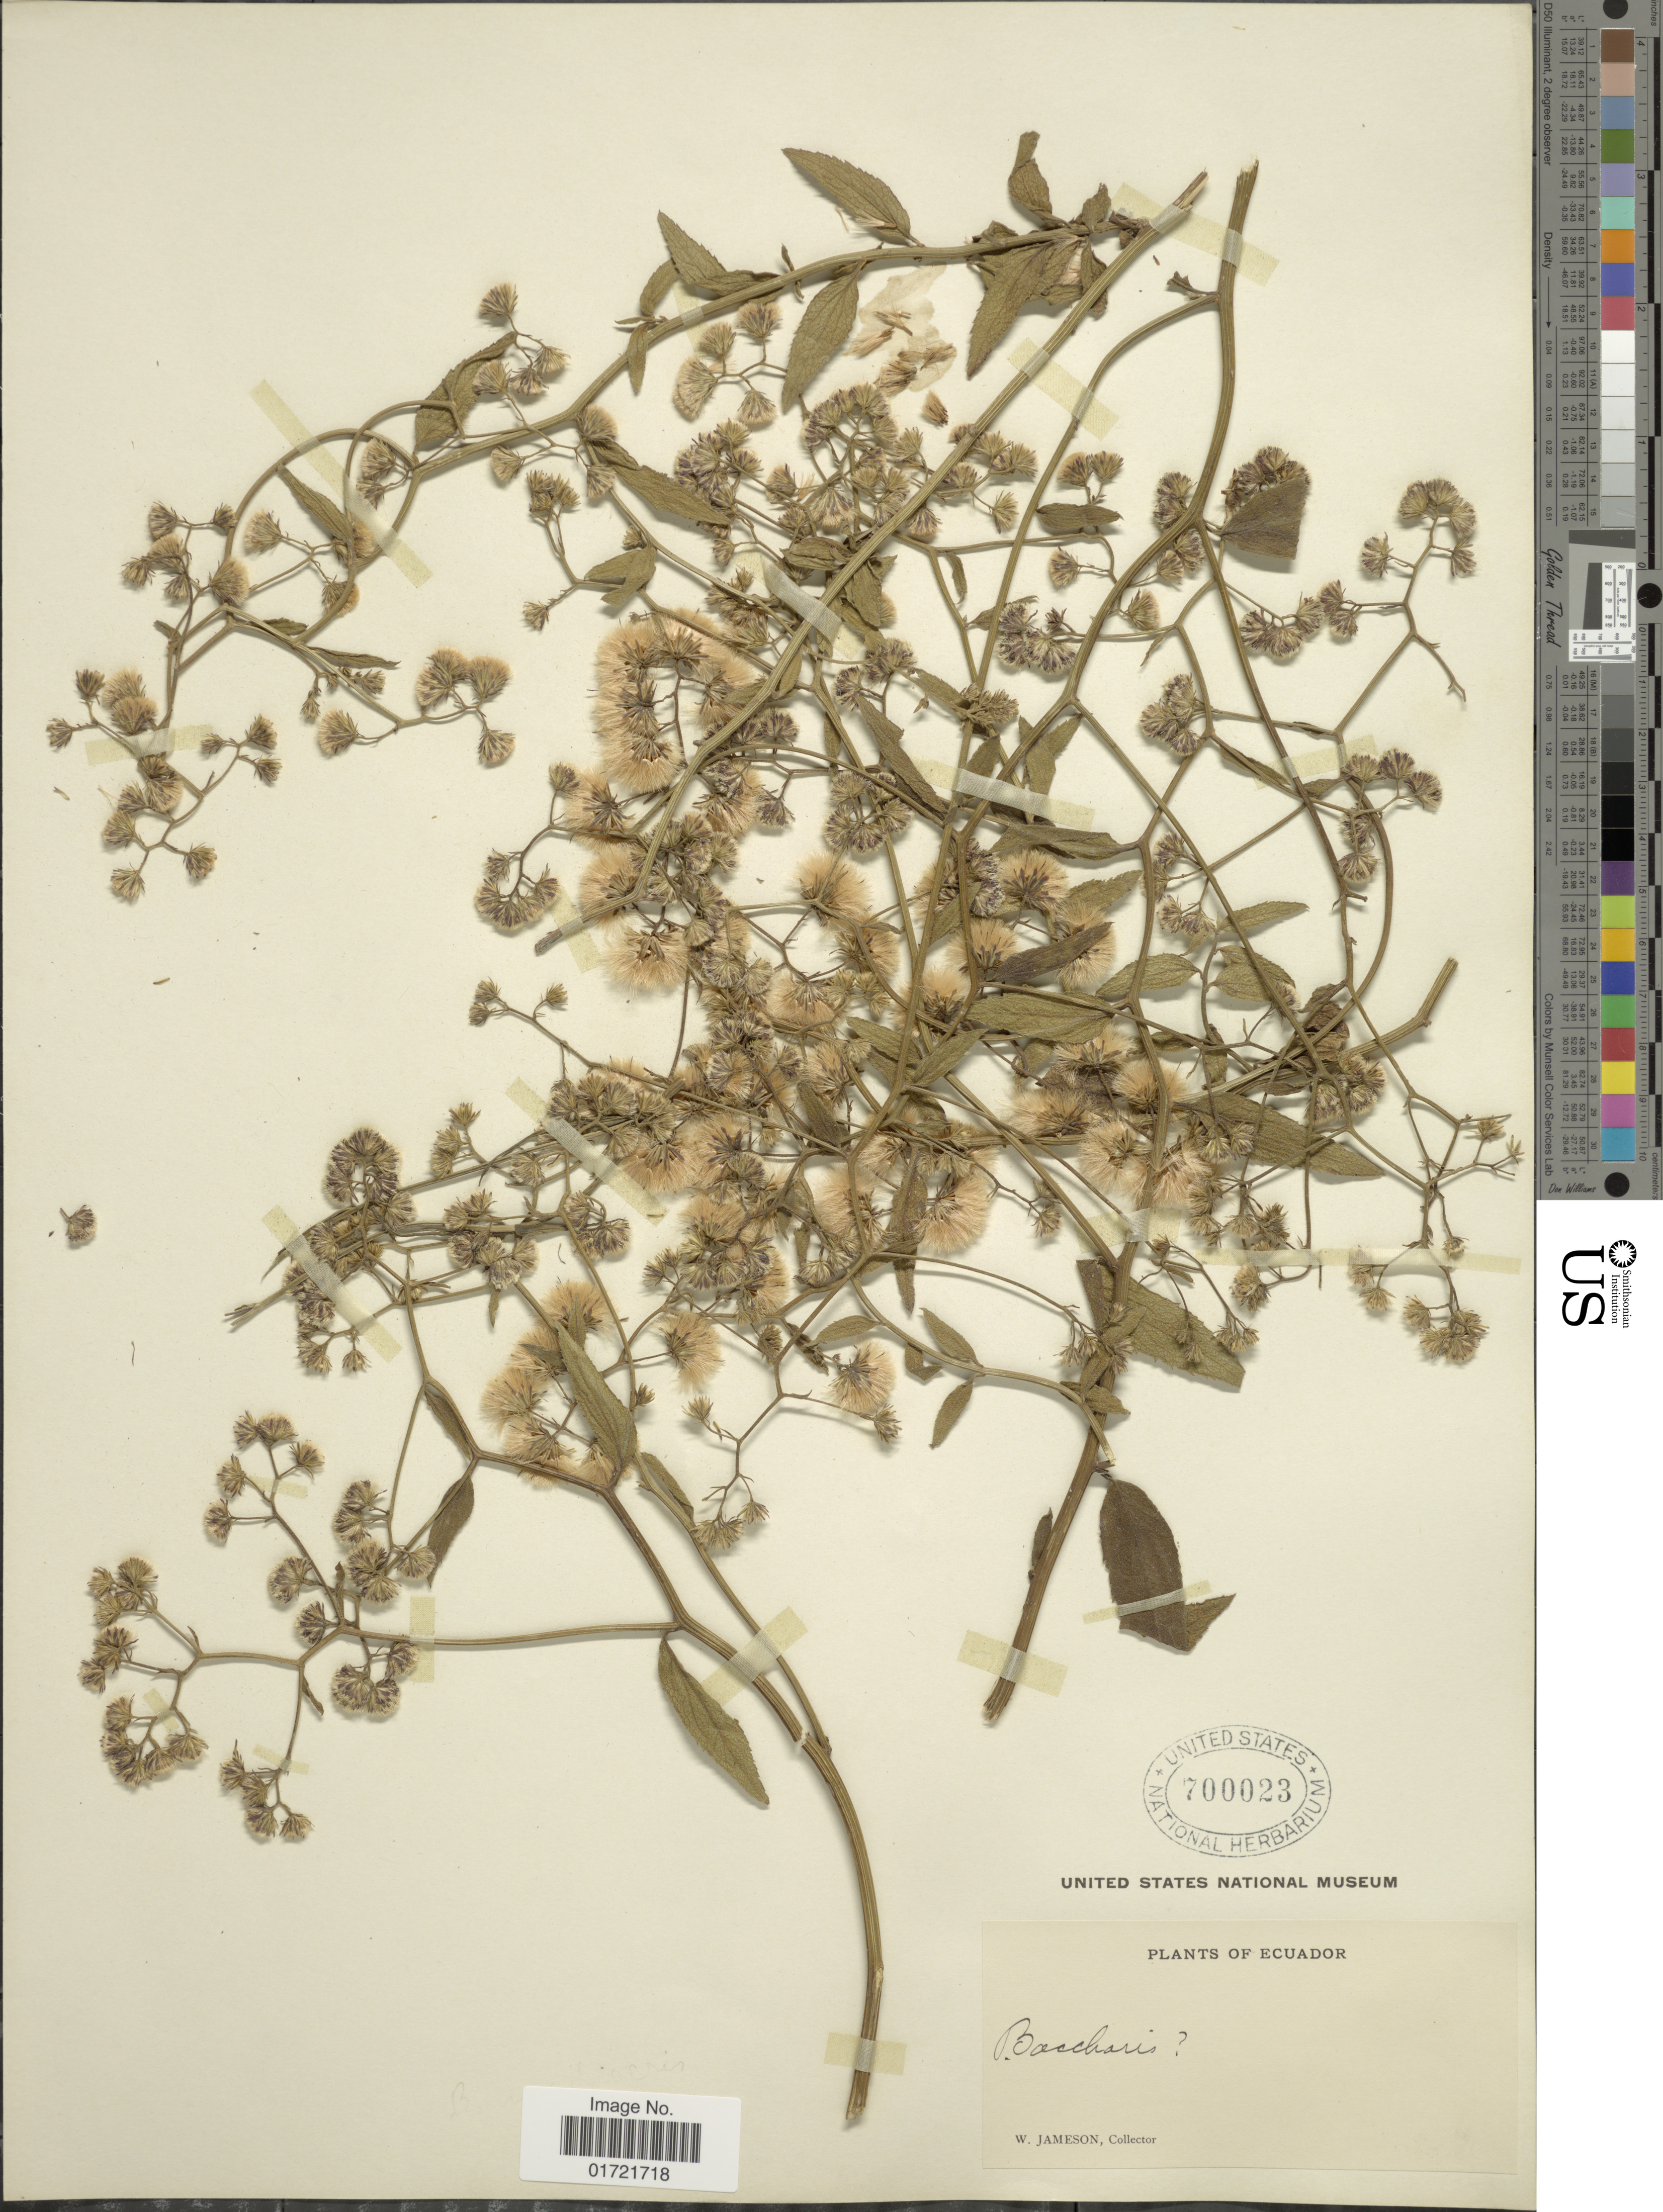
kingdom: Plantae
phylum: Tracheophyta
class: Magnoliopsida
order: Asterales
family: Asteraceae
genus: Baccharis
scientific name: Baccharis sp.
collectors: W. Jameson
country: Ecuador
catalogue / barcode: US 700023